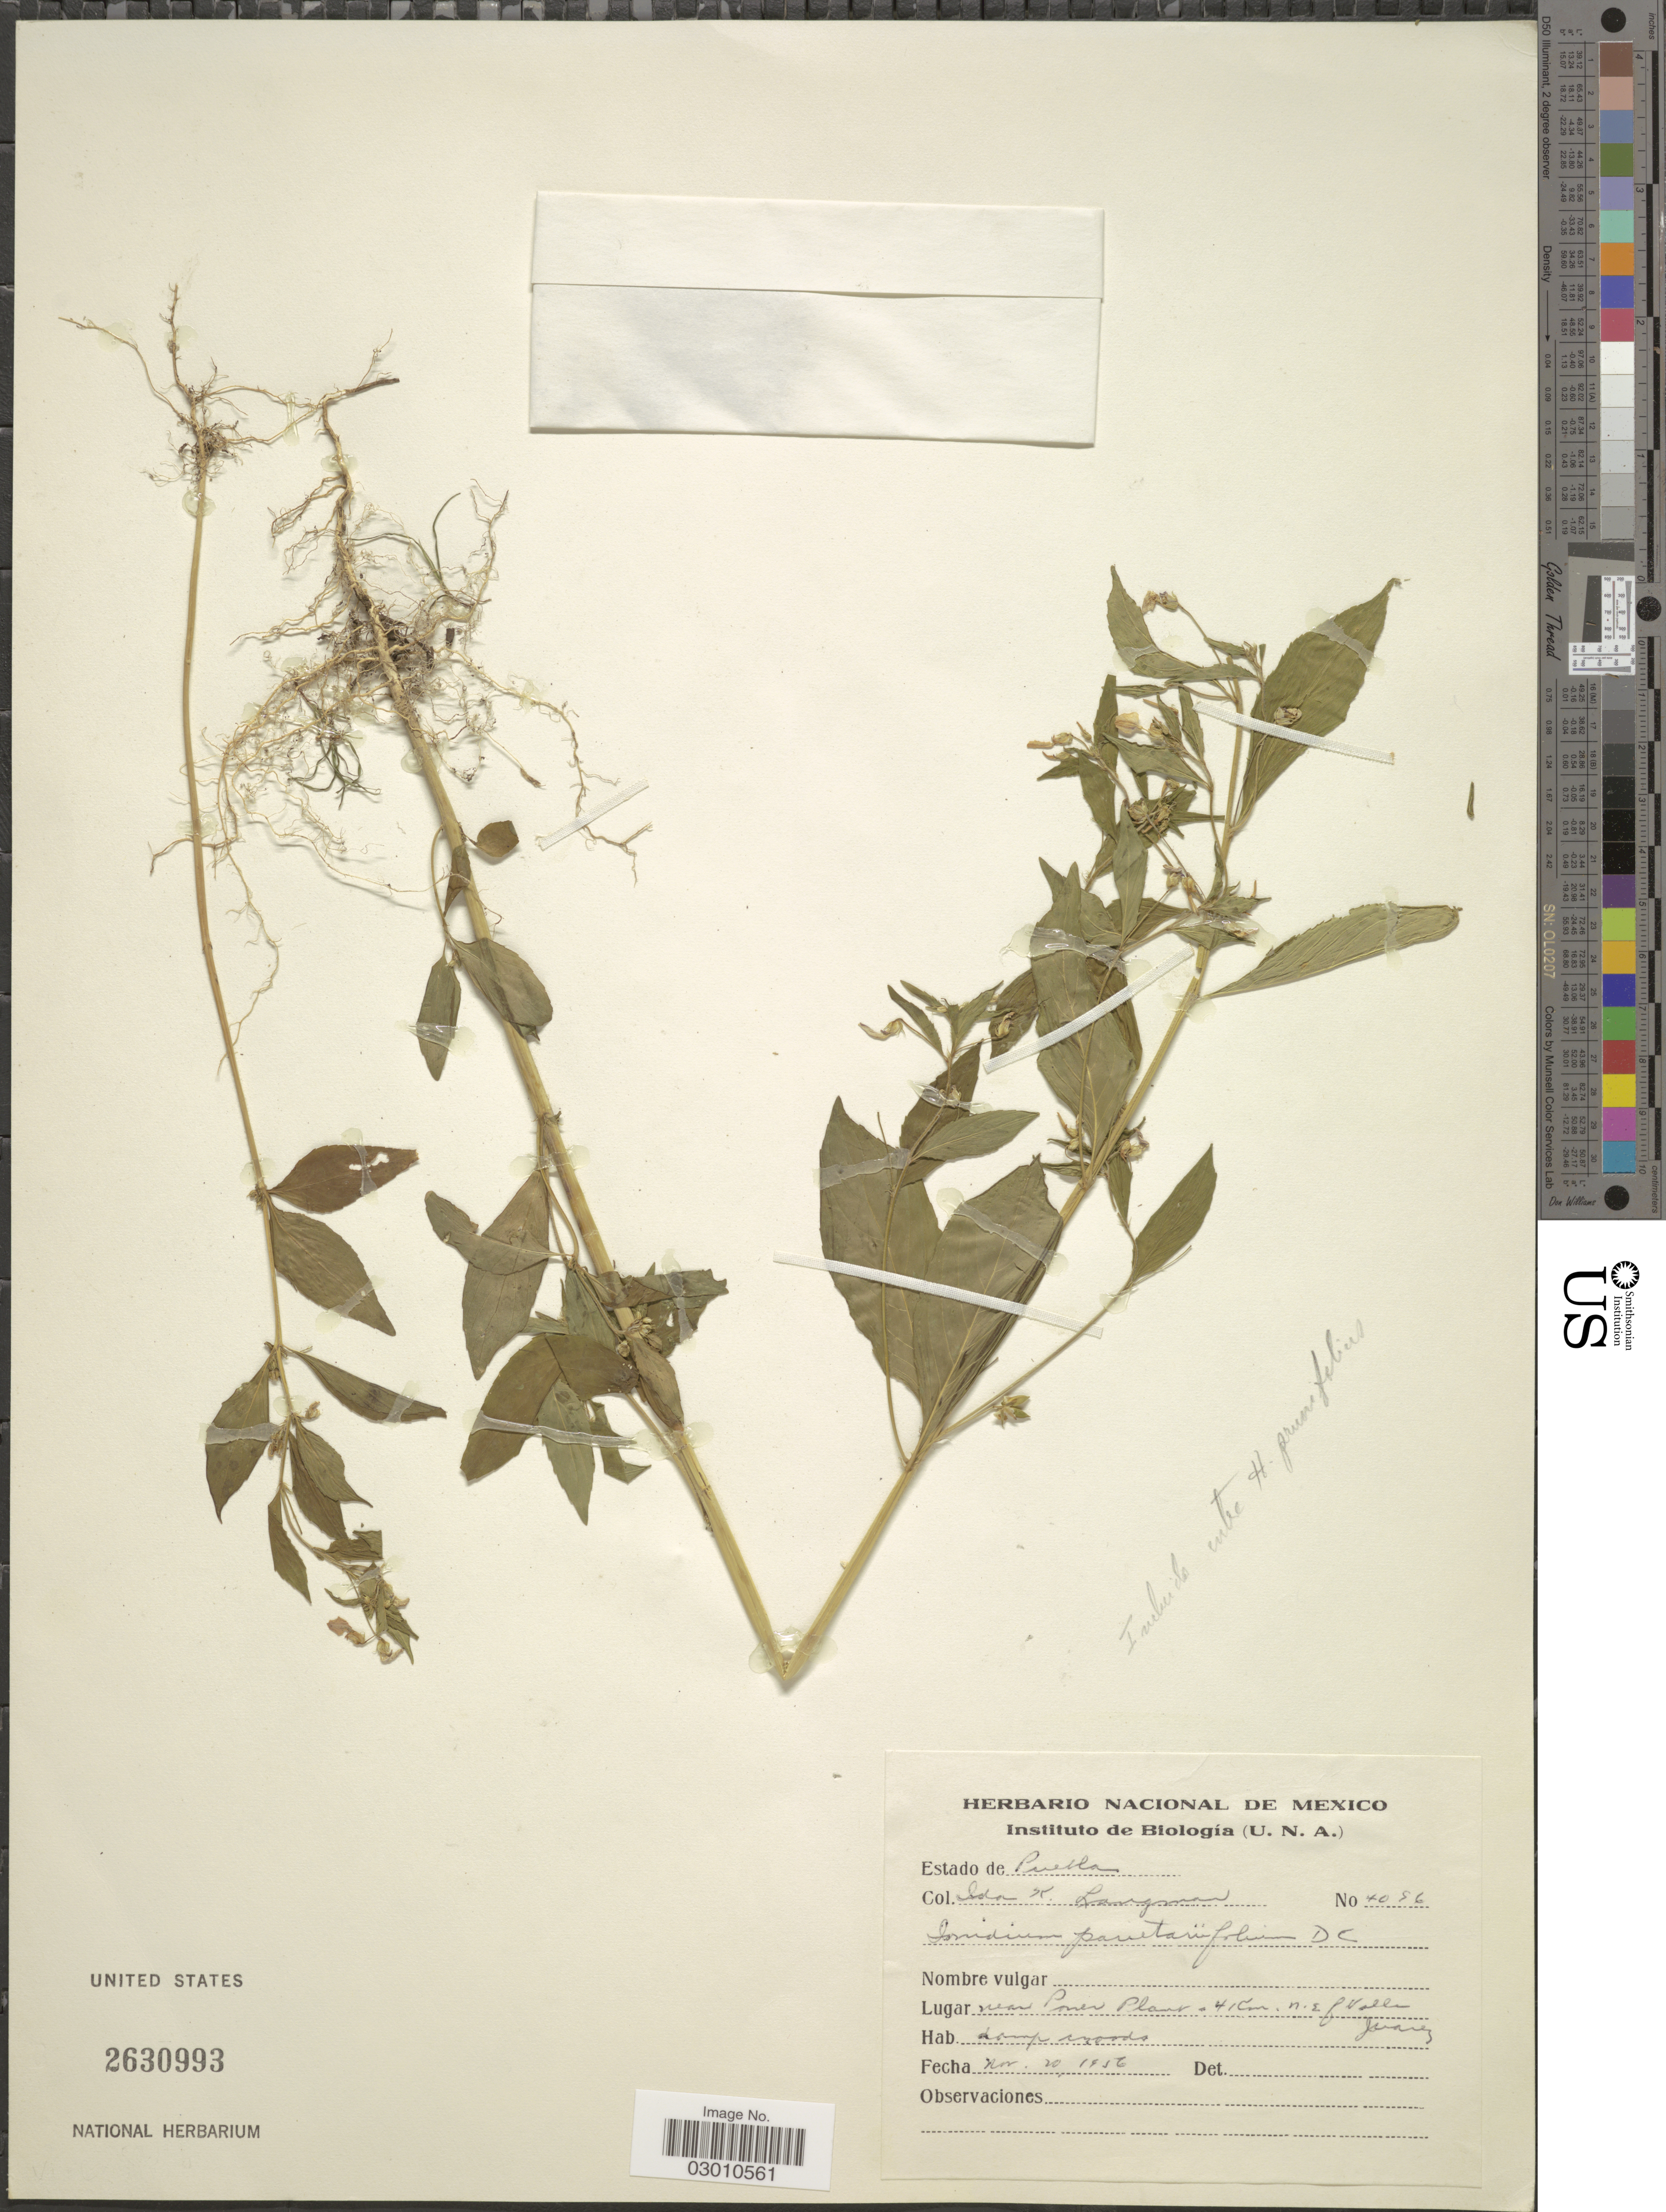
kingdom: Plantae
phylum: Tracheophyta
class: Magnoliopsida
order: Malpighiales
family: Violaceae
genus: Pombalia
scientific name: Pombalia attenuata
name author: (Humb. & Bonpl. ex Willd.) Paula-Souza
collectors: I. K. Langman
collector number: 4096*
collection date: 1956-11-10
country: Mexico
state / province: Puebla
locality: Near power plant, 4 km. N.E. of Villa Juarez.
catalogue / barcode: US 2630993